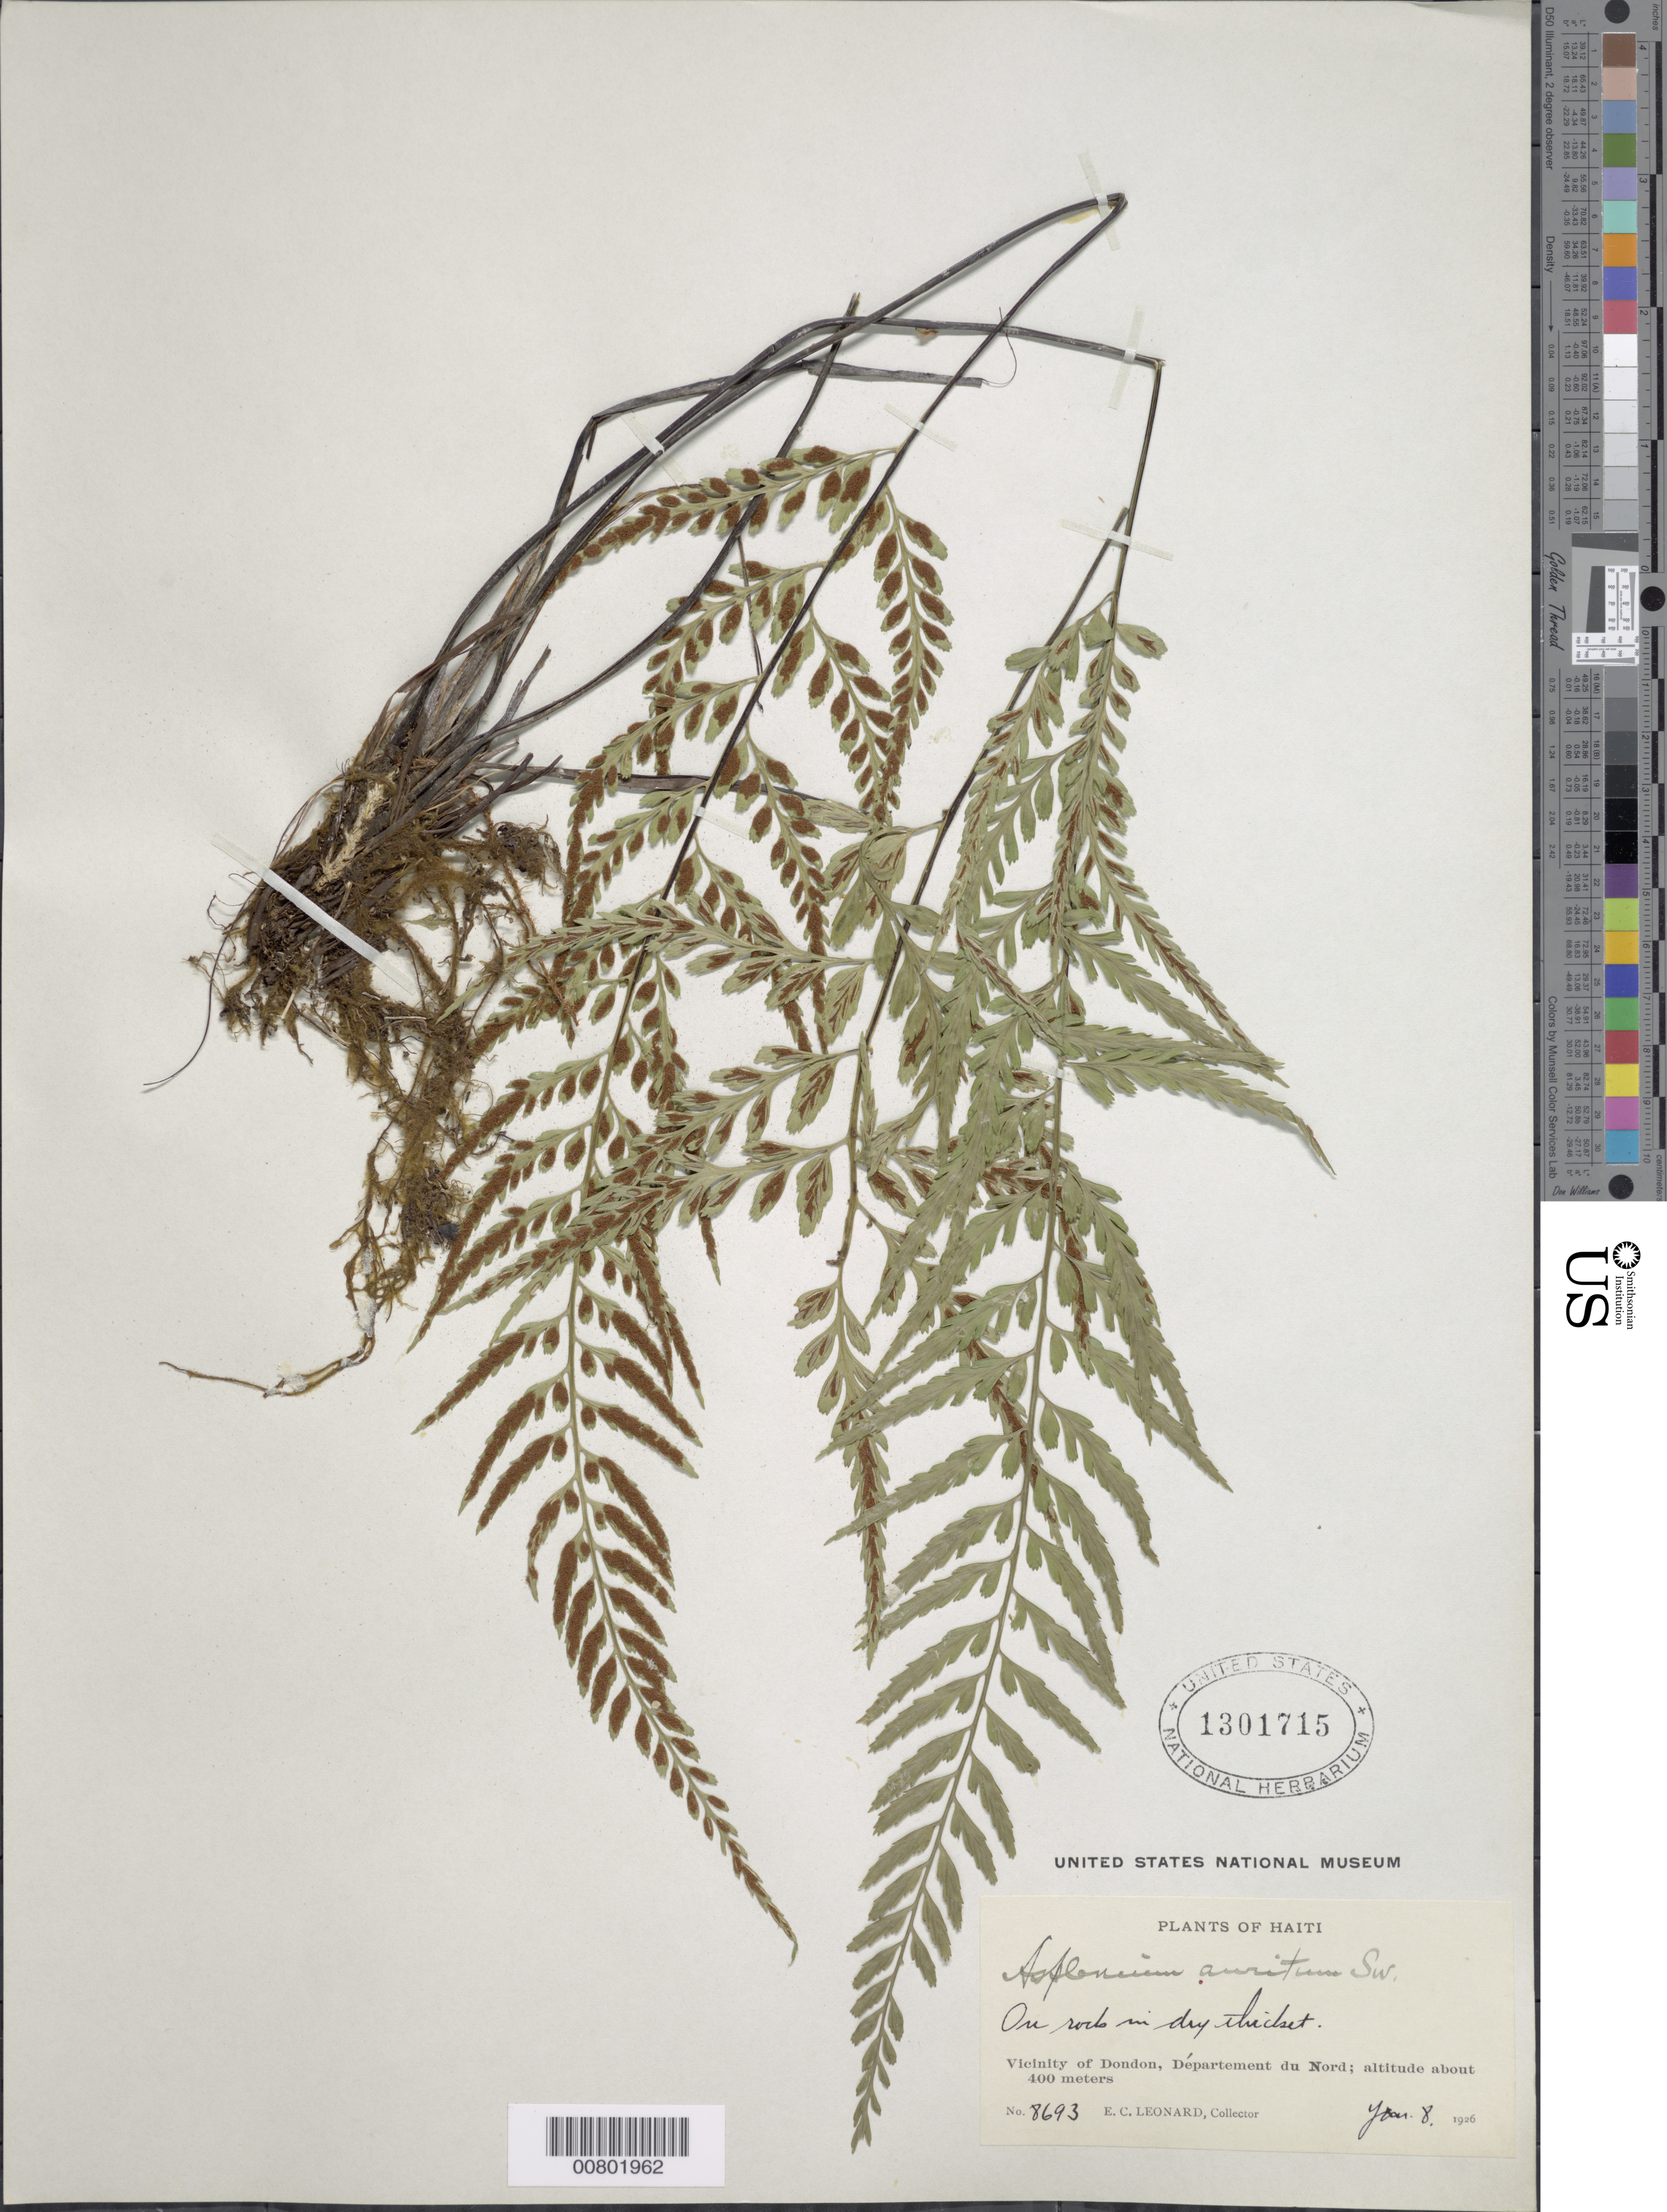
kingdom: Plantae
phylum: Tracheophyta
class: Polypodiopsida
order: Polypodiales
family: Aspleniaceae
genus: Asplenium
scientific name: Asplenium auritum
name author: Sw.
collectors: E. C. Leonard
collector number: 8693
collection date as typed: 08 Jan 1926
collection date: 1926-01-08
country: Haiti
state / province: Grand'Anse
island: Hispaniola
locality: Dondon vicinity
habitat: On rock in dry thicket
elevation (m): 400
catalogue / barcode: US 1301715